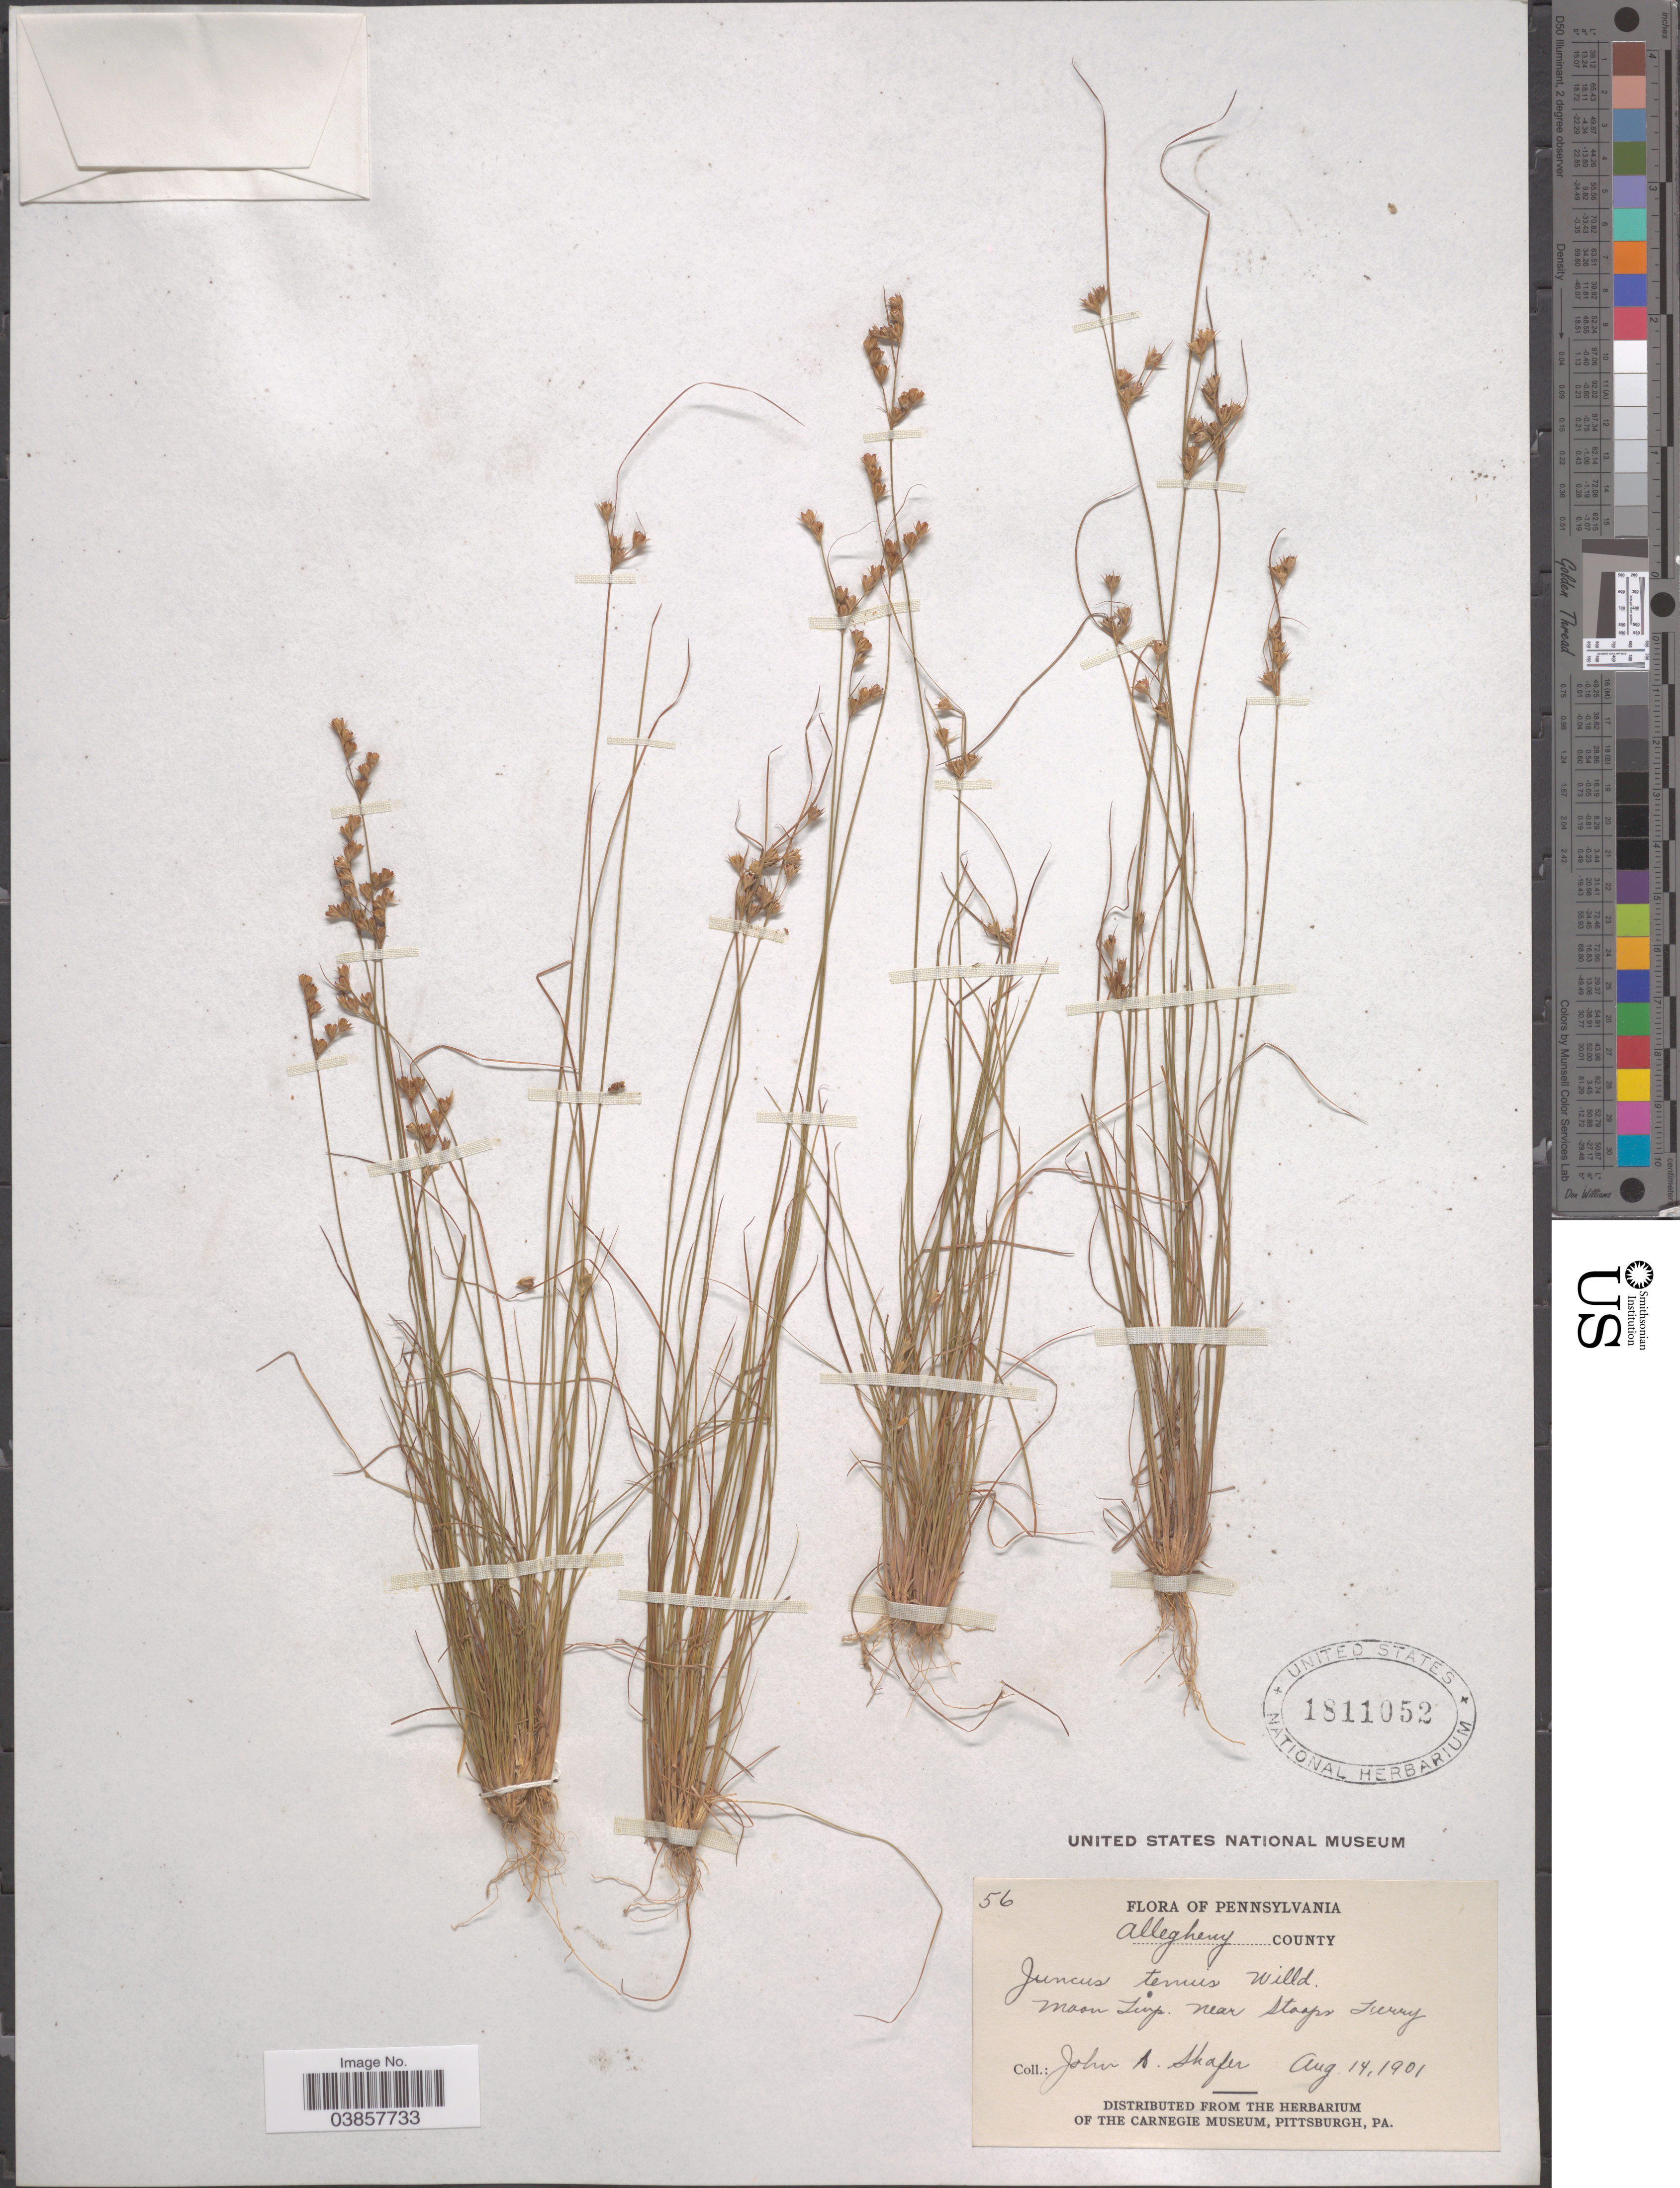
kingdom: Plantae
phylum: Tracheophyta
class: Liliopsida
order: Poales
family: Juncaceae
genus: Juncus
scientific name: Juncus tenuis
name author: Willd.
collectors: J. A. Shafer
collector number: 56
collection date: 1901-08-14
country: United States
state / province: Pennsylvania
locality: Allegheny County. Moon Twp. near Stoops Ferry.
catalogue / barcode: US 1811052